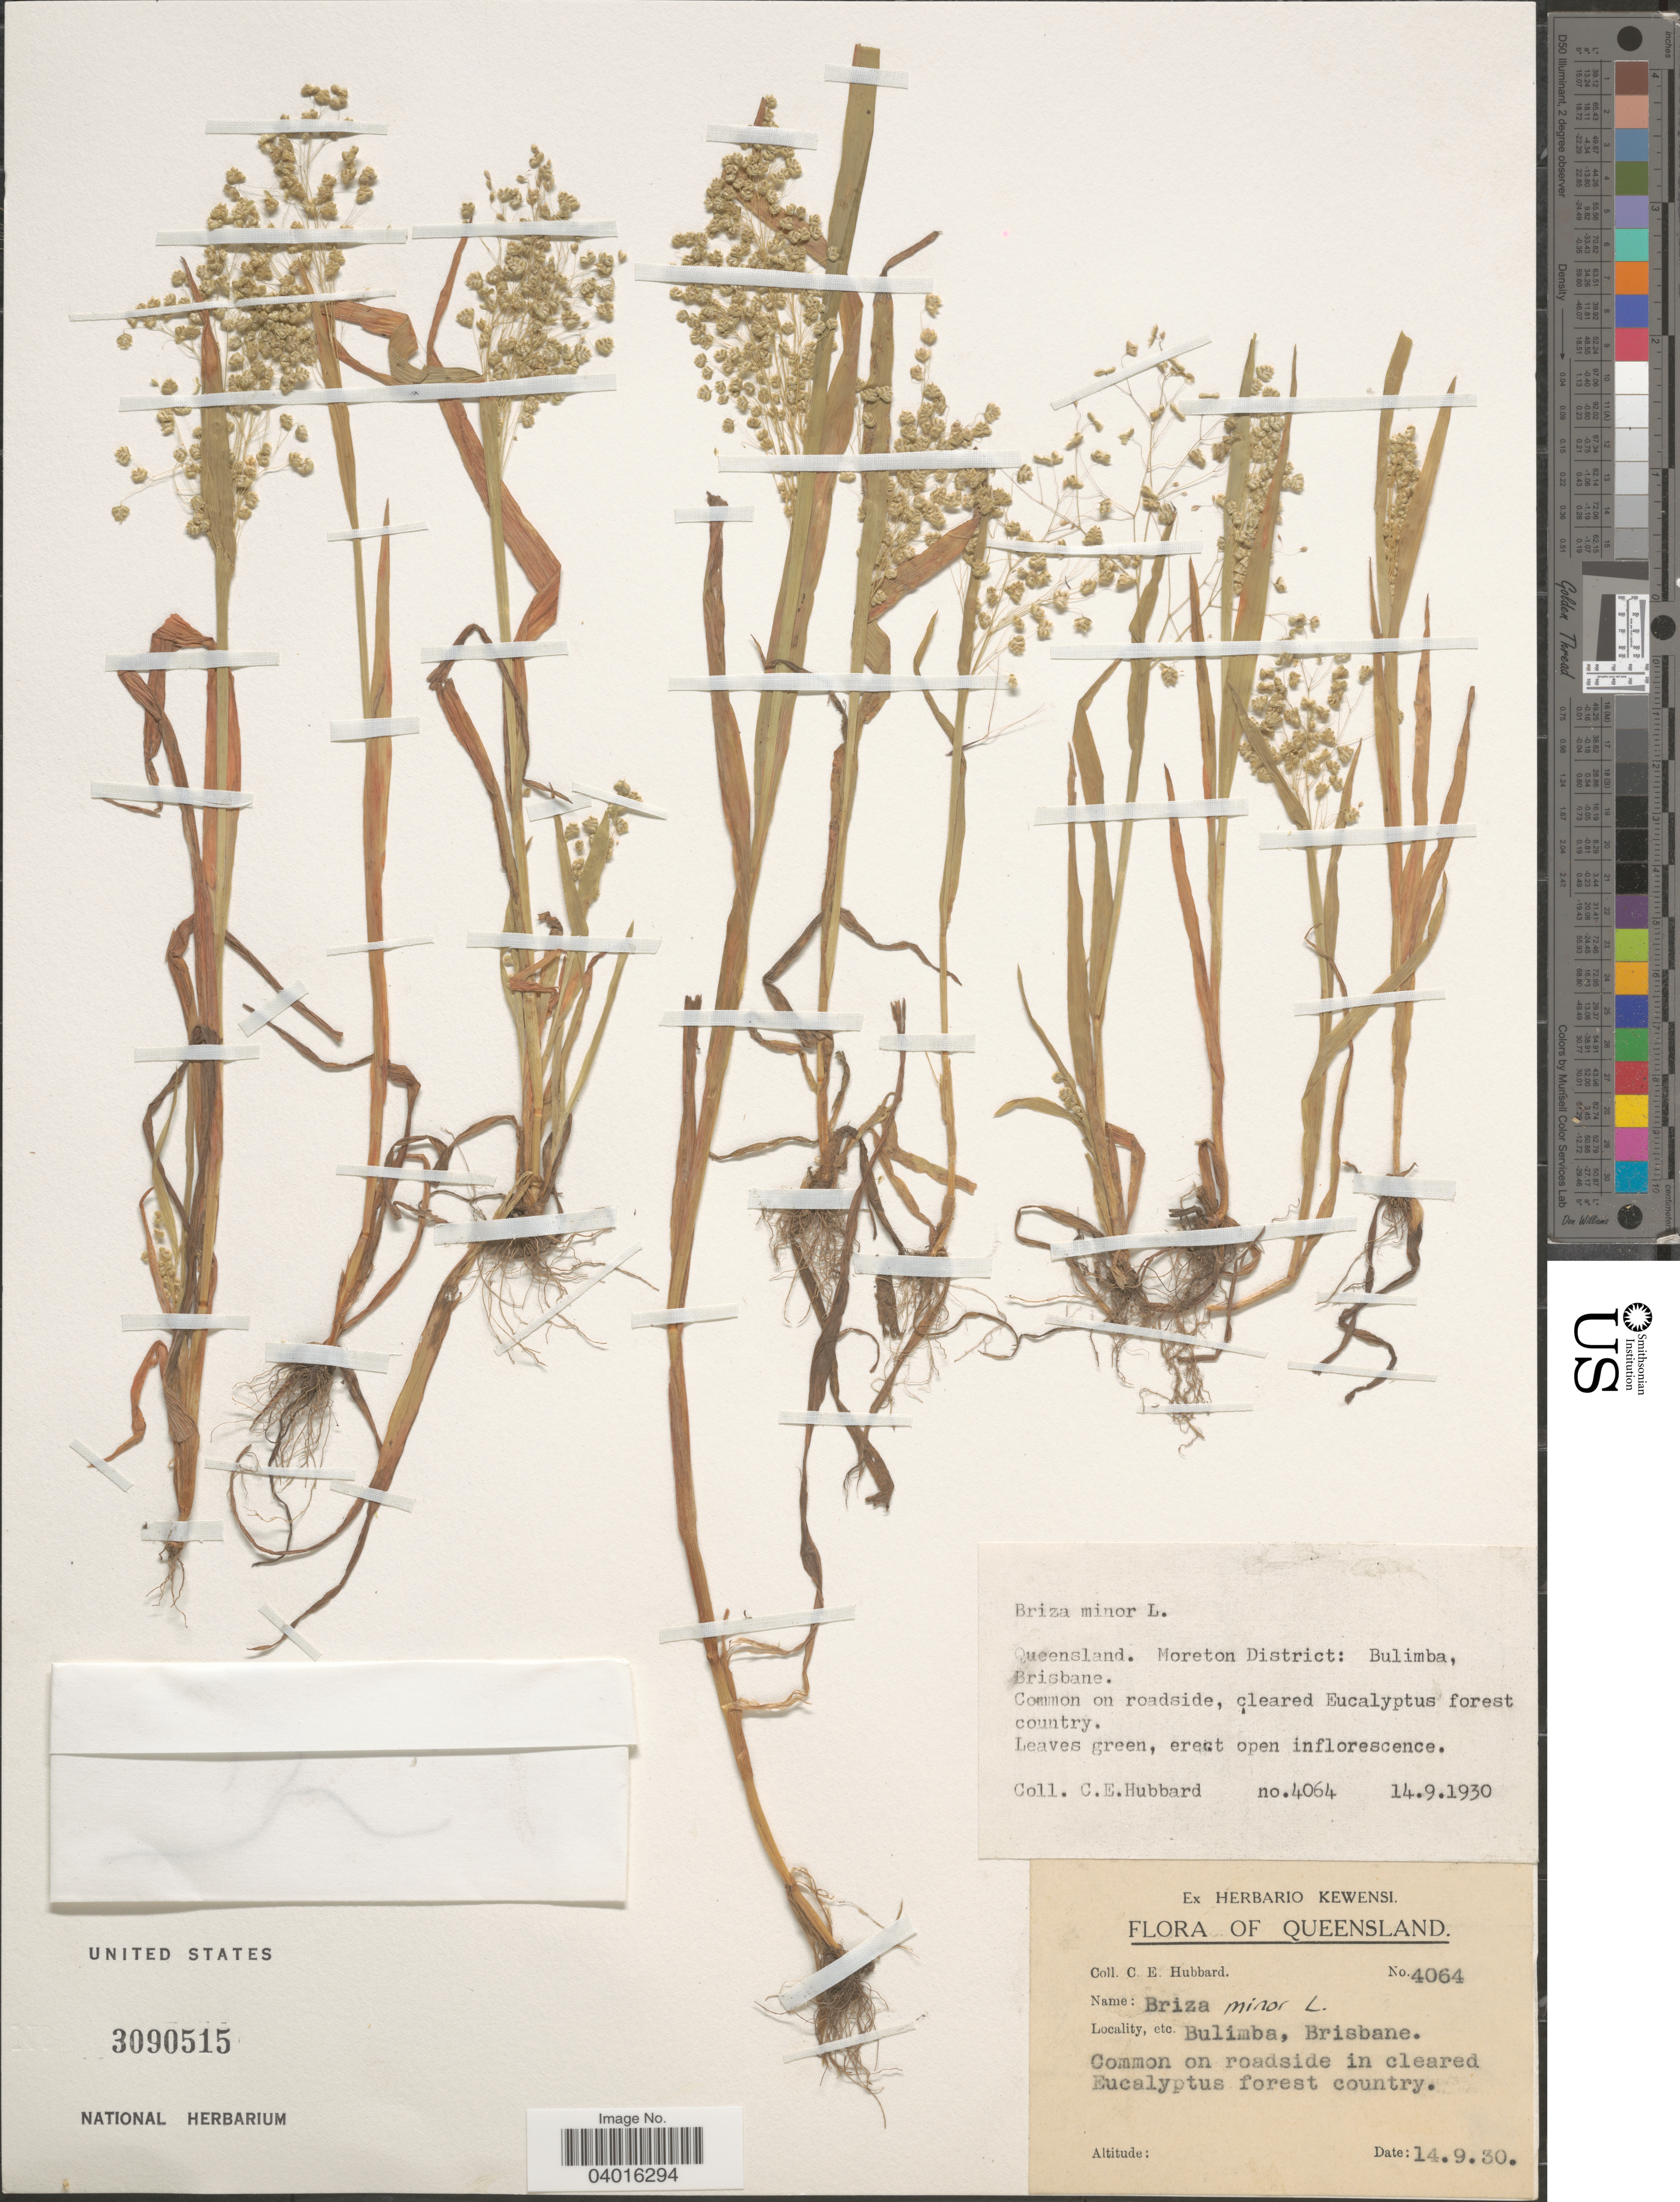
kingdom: Plantae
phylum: Tracheophyta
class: Liliopsida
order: Poales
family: Poaceae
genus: Briza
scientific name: Briza minor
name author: L.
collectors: C. E. Hubbard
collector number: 4064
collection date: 1930-09-14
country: Australia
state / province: Queensland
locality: Moreton District: Bulimba, Brisbane. Common on roadside, cleared Eucalyptus forest country.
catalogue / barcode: US 3090515